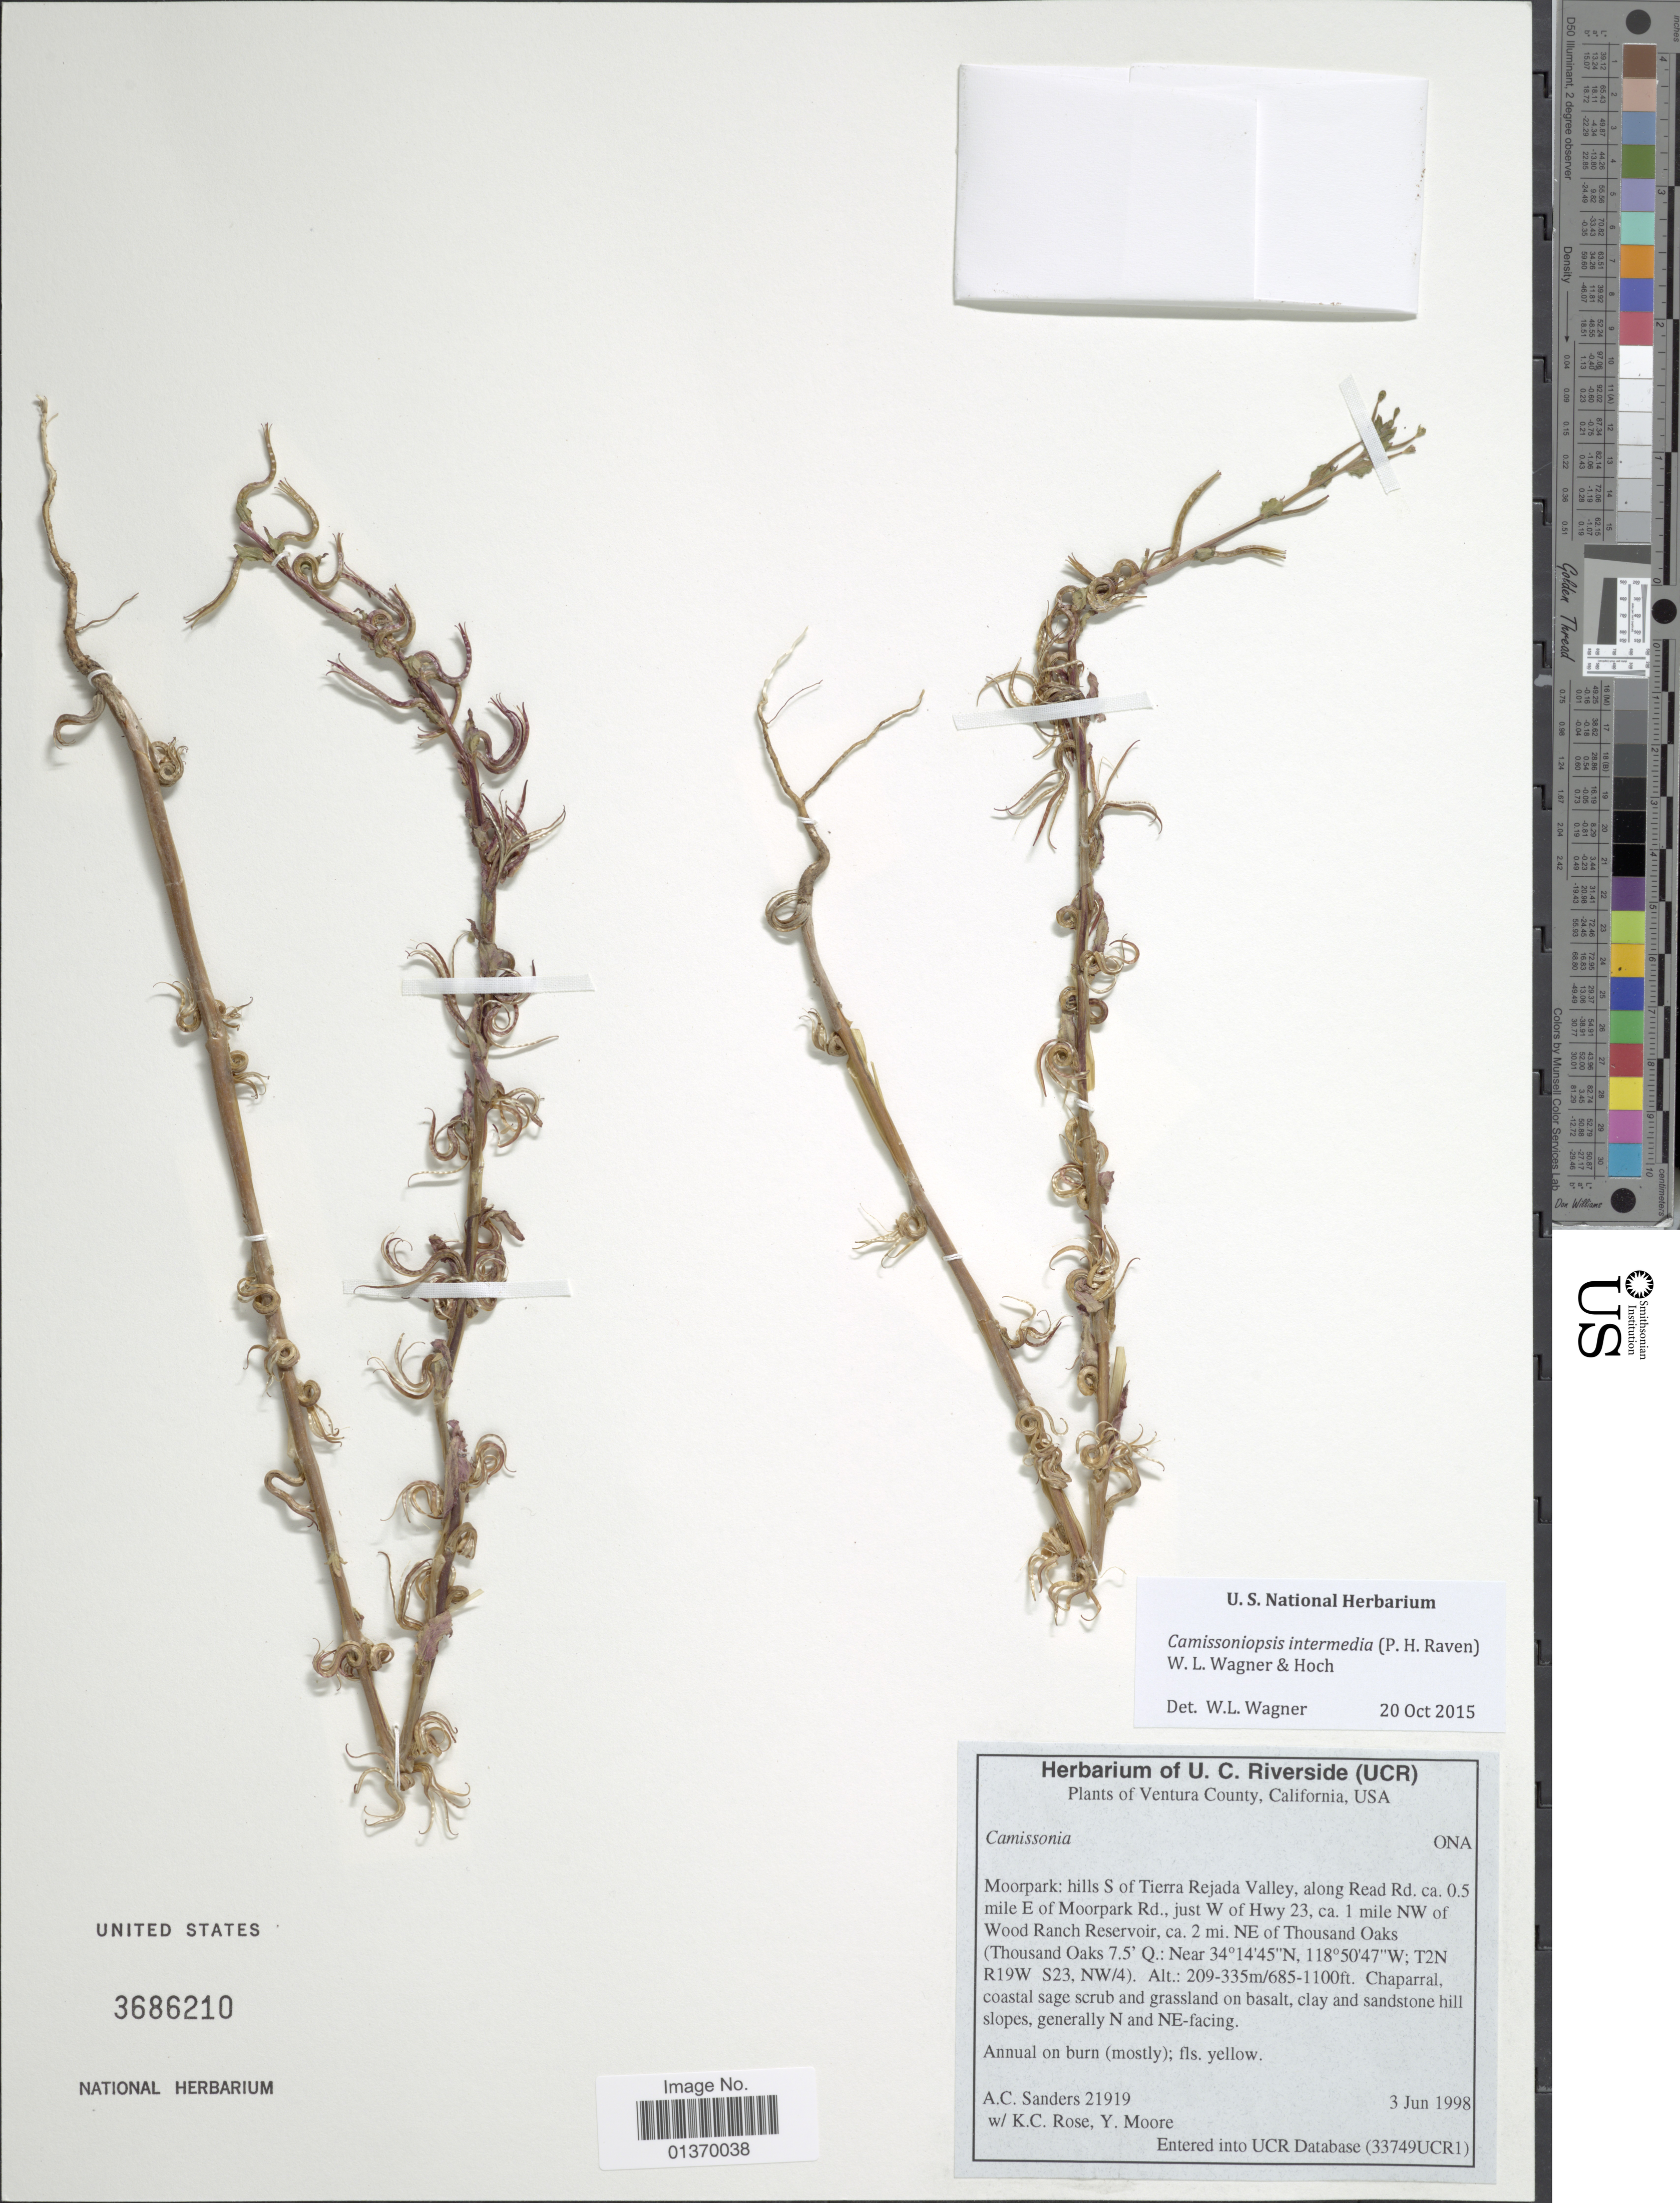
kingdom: Plantae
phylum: Tracheophyta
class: Magnoliopsida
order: Myrtales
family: Onagraceae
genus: Camissoniopsis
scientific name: Camissoniopsis intermedia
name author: (P.H. Raven) W.L. Wagner & Hoch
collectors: A. Sanders, -- Rose & -. Moore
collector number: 21919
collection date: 1998-06-03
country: United States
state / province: California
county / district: Ventura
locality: Ventura County, Moorpark: hills S of Tierra Rejada Valley, along Read Rd. ca. 0.5 mile E of Moorpark Rd., just W of Hwy 23, ca. 1 mile NW of Wood Ranch Reservoir, ca. 2 mi. NE of Thousand Oaks (Thousand Oaks 7.5' Q; T2N R19W S23, NW/4)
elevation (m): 209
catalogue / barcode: US 3686210